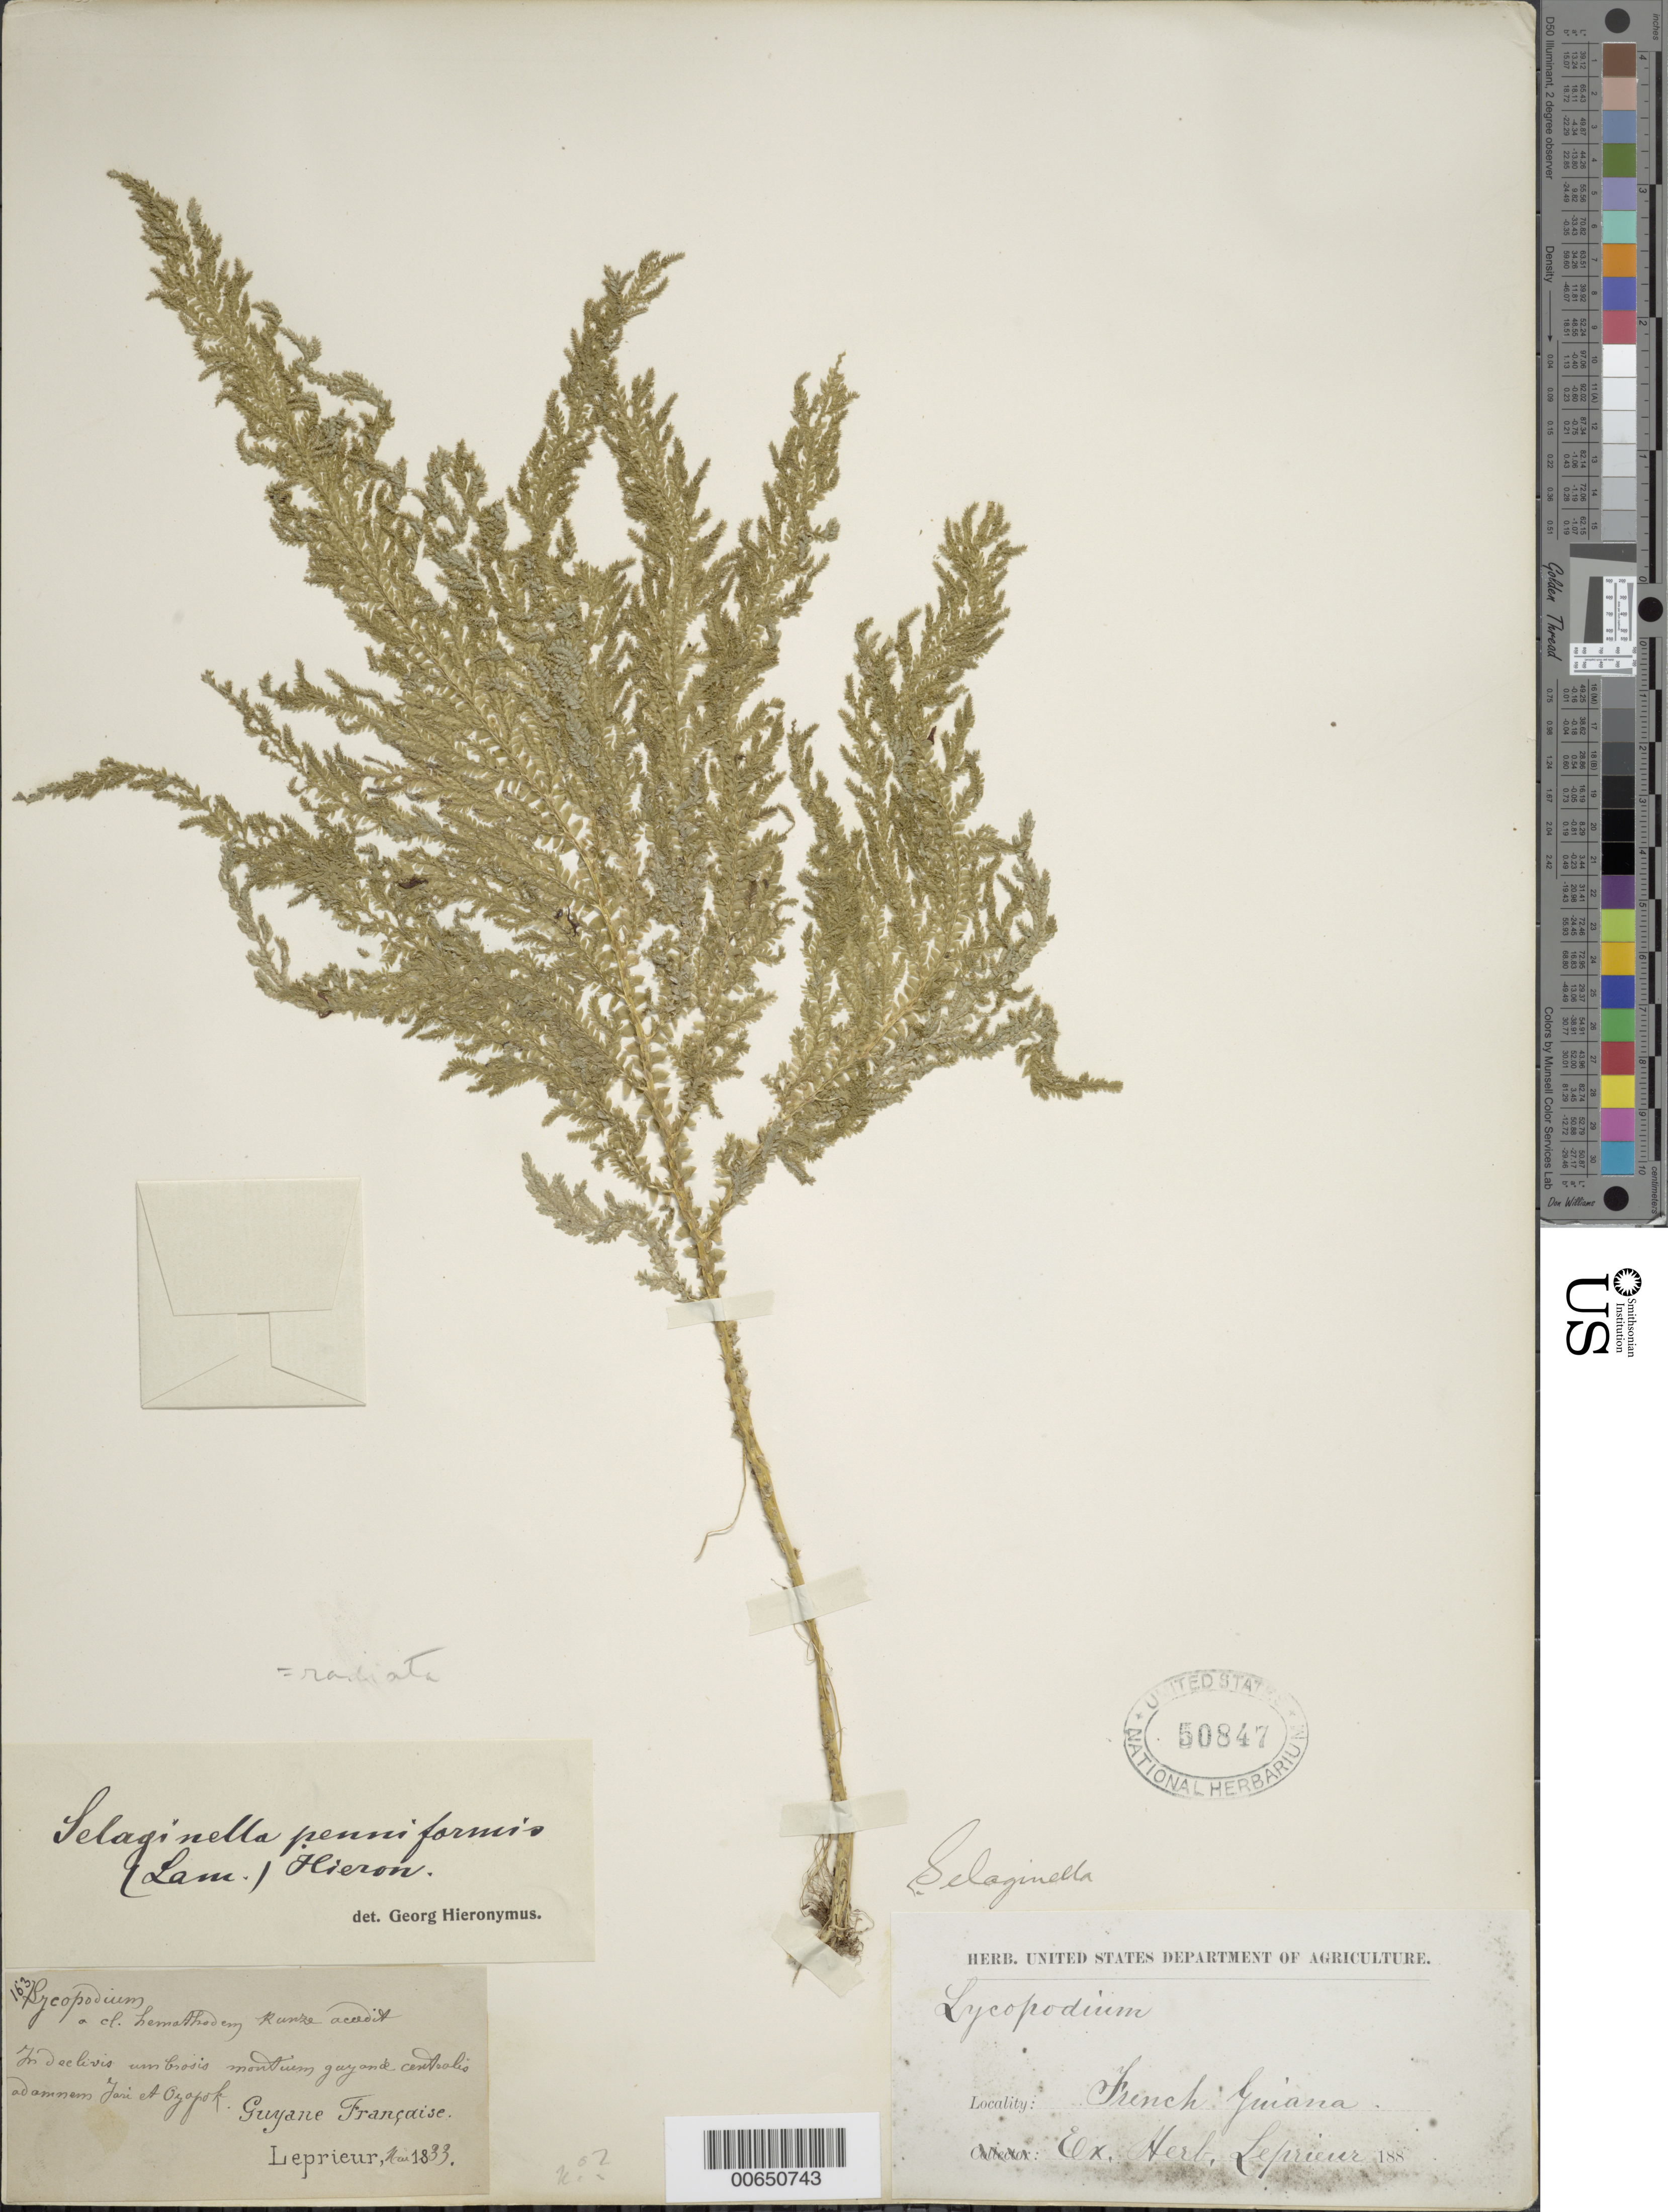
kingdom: Plantae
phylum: Tracheophyta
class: Lycopodiopsida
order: Selaginellales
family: Selaginellaceae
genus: Selaginella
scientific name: Selaginella radiata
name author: (Aubl.) Spring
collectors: F. M. R. Leprieur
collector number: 163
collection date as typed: May 1833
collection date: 1833-05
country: French Guiana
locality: Montium guyanae centralis ad amnem Jari et Oyapok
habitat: In declivis umbrosis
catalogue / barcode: US 50847